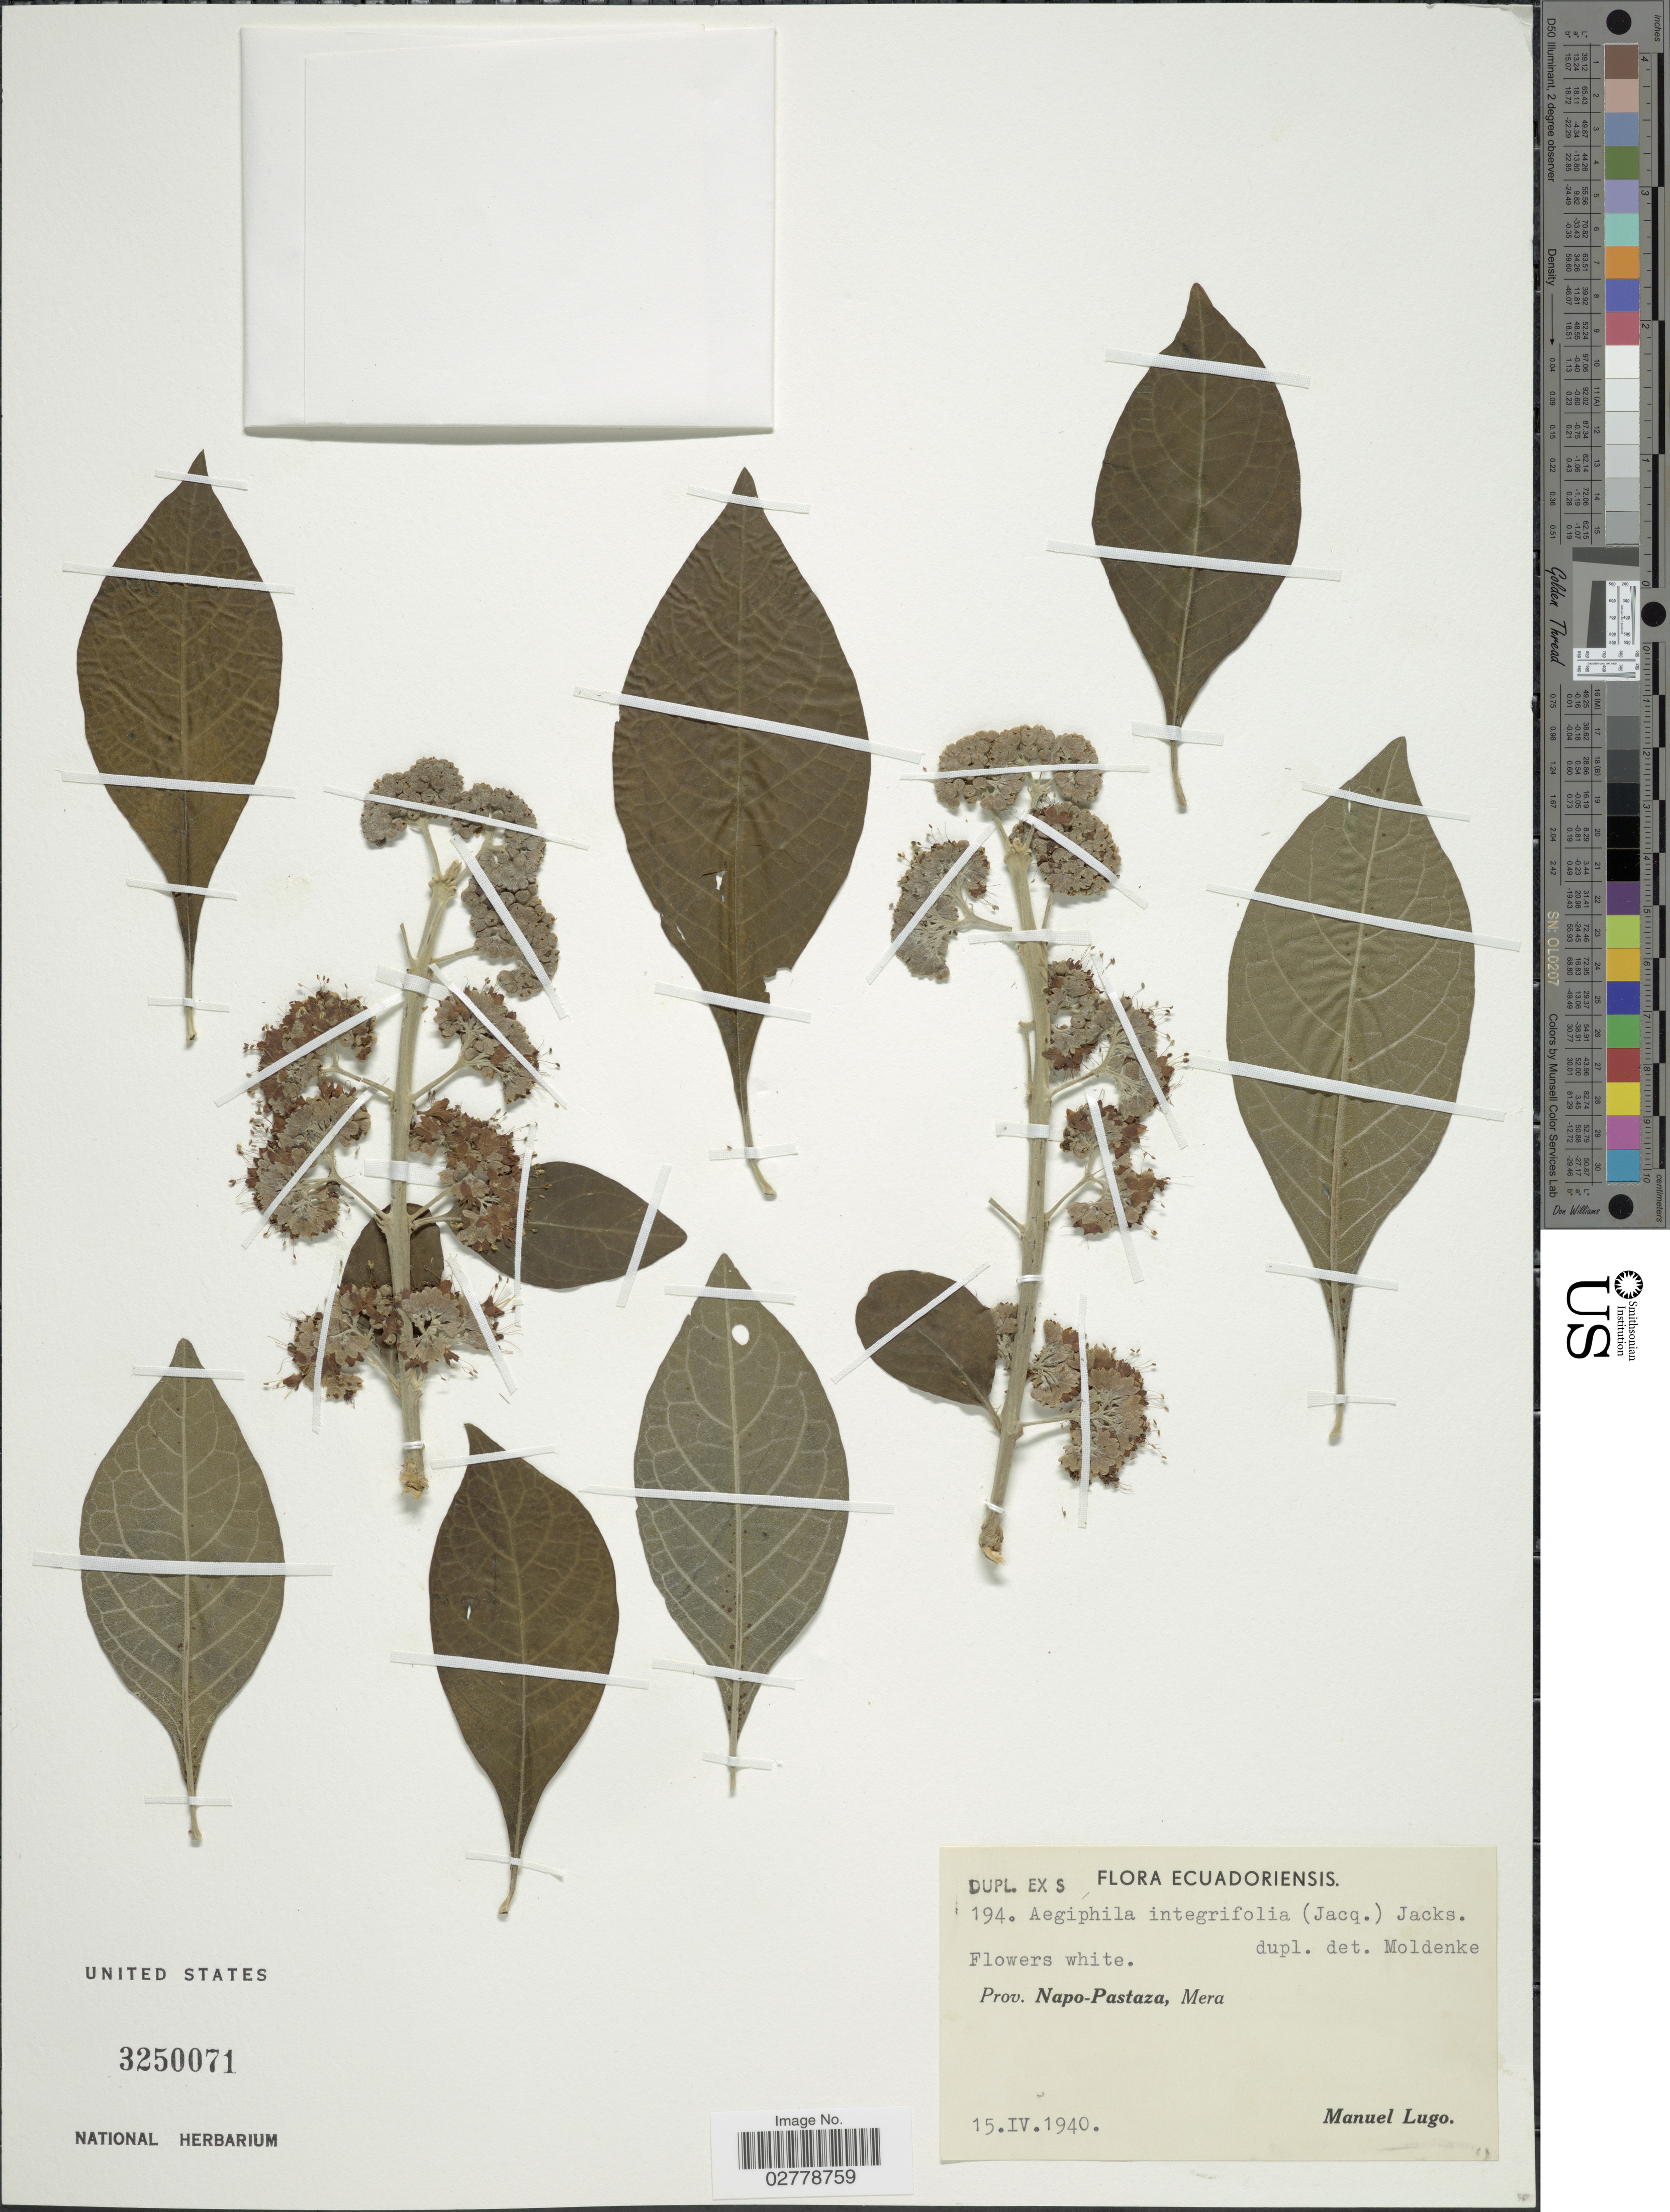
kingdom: Plantae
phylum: Tracheophyta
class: Magnoliopsida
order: Lamiales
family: Lamiaceae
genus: Aegiphila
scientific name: Aegiphila integrifolia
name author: (Jacq.) B.D. Jacks.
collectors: M. Lugo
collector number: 194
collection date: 1940-04-15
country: Ecuador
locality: Ecuadoriensis, Prov. Napo-Pastaza, Mera.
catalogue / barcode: US 3250071